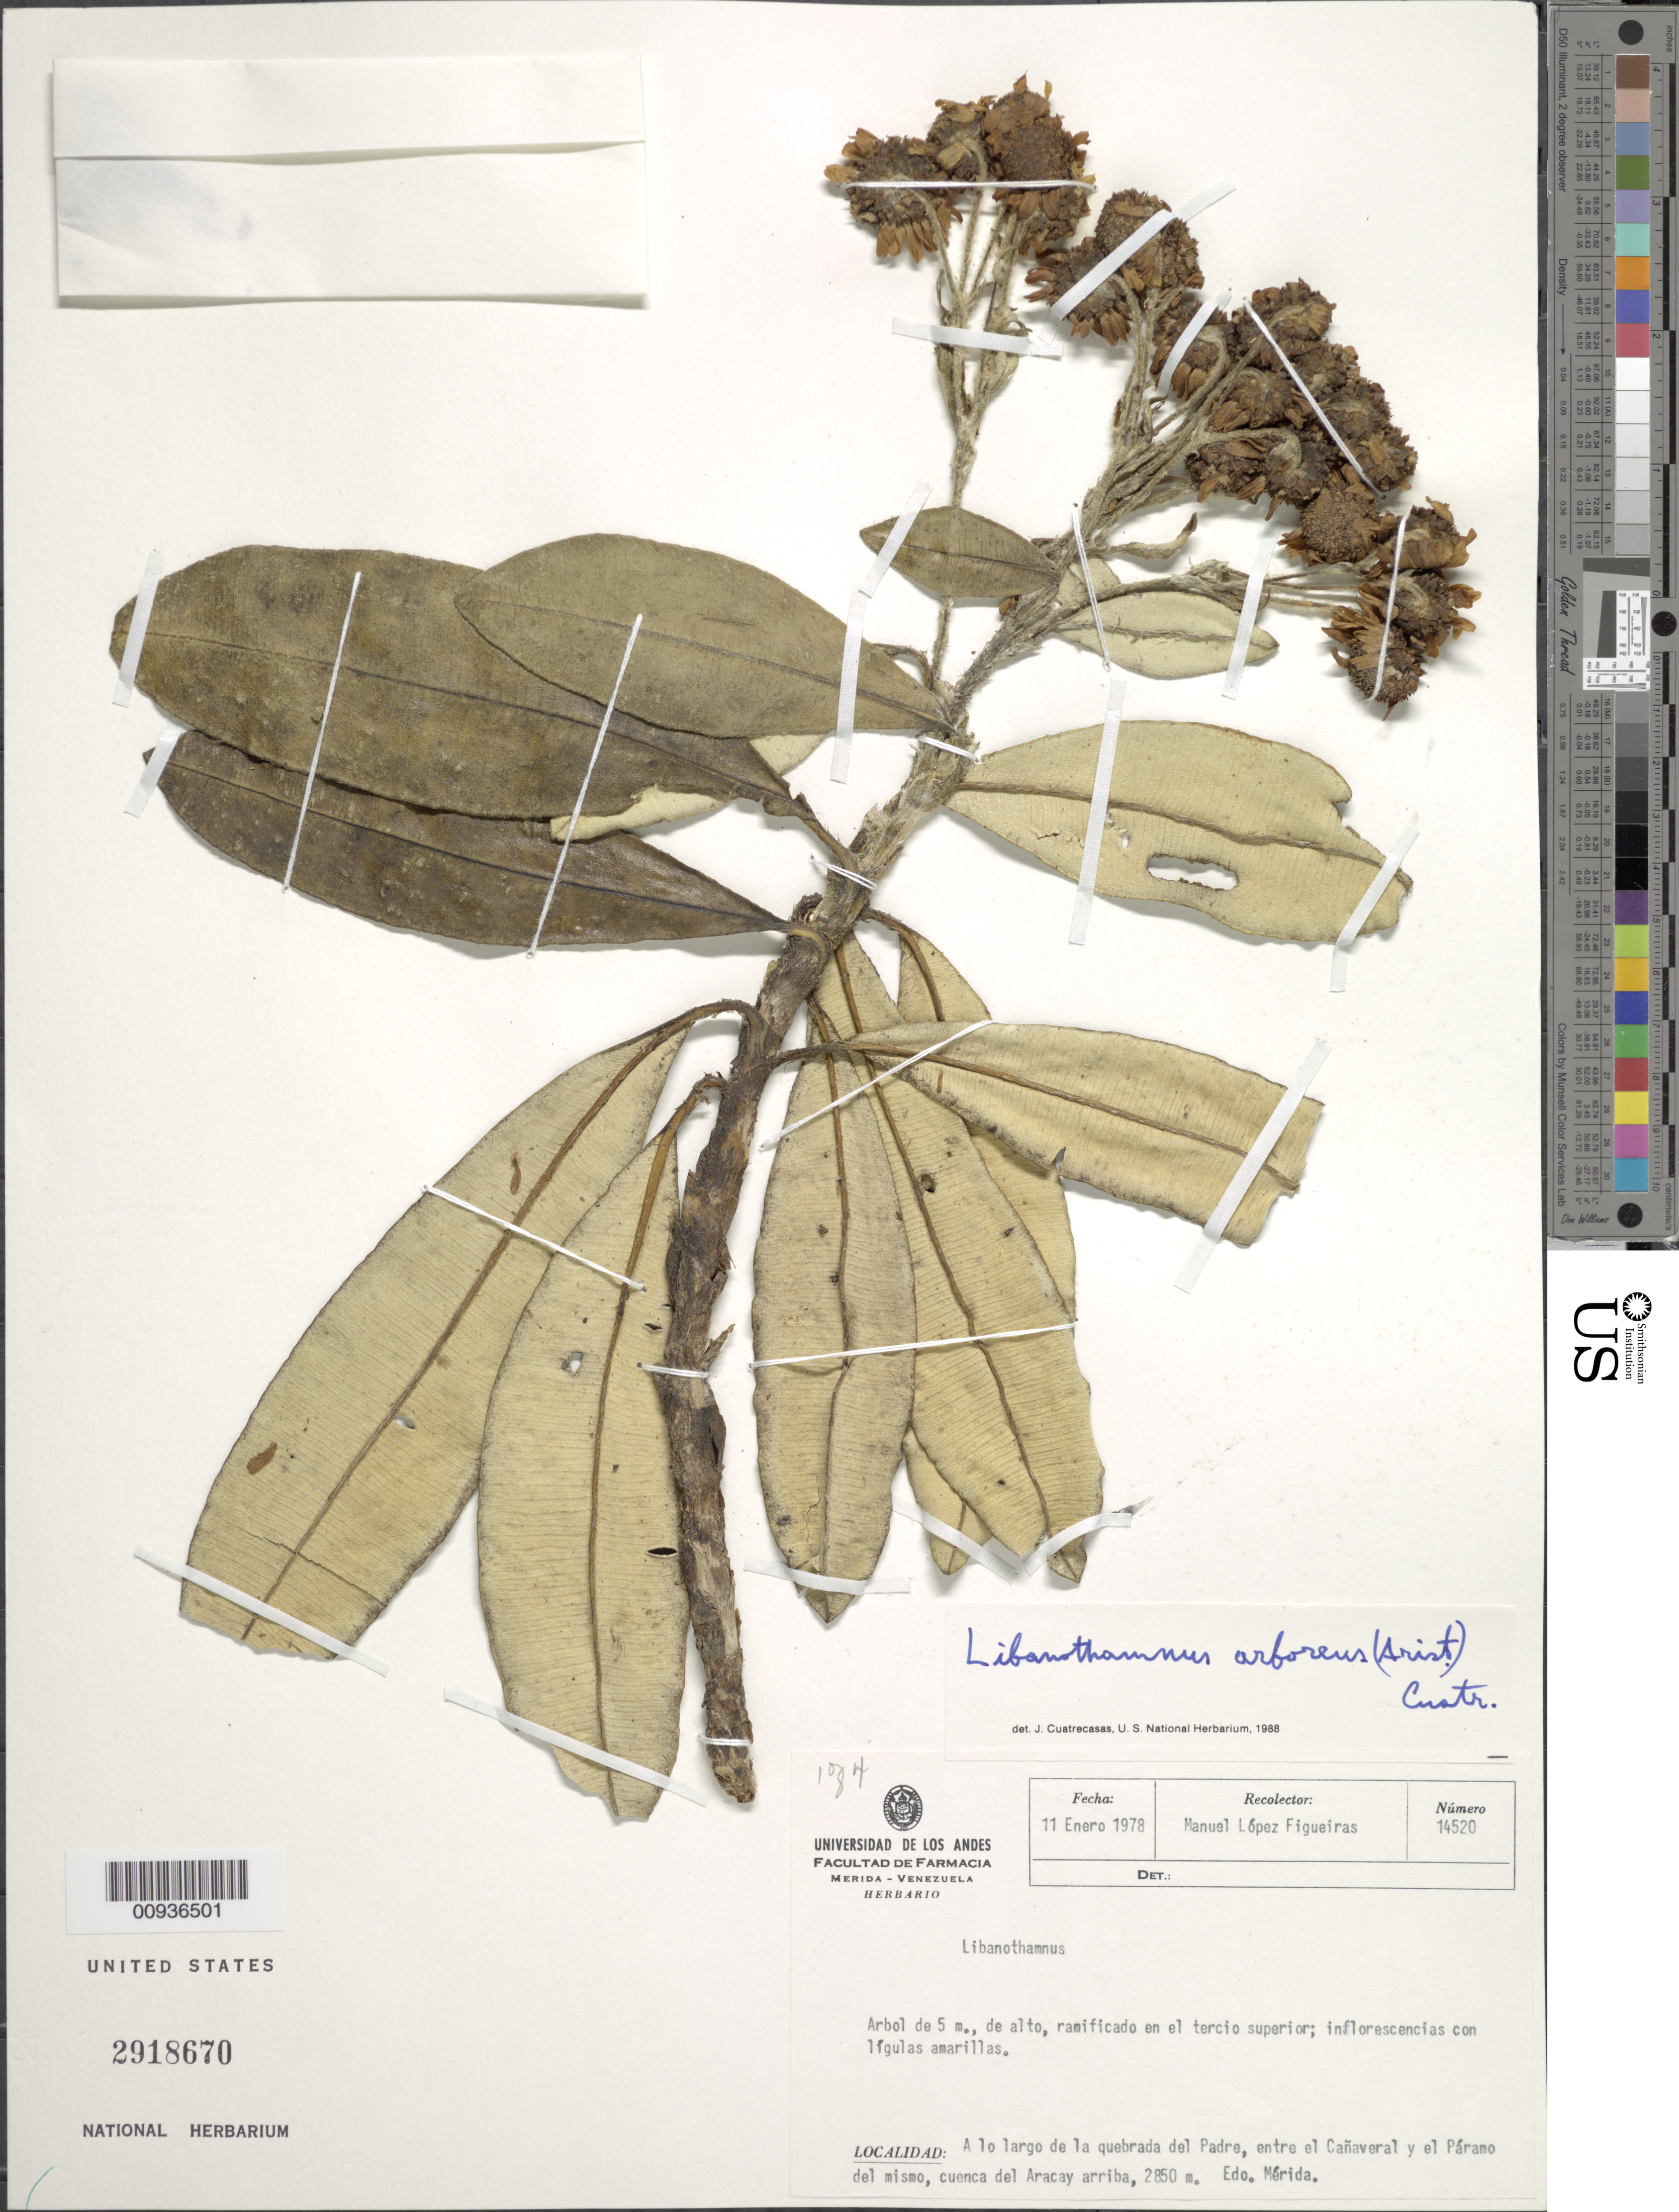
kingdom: Plantae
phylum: Tracheophyta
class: Magnoliopsida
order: Asterales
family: Asteraceae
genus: Libanothamnus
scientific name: Libanothamnus arboreus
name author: (Aristeg.) Cuatrec.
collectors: M. López Figueiras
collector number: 14520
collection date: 1978-01-11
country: Venezuela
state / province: Mérida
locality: A lo largo de la quebrada del Padre, entre Cañaveral y el Páramo del mismo, cuenca del Aracay arriba.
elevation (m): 2850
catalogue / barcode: US 2918670